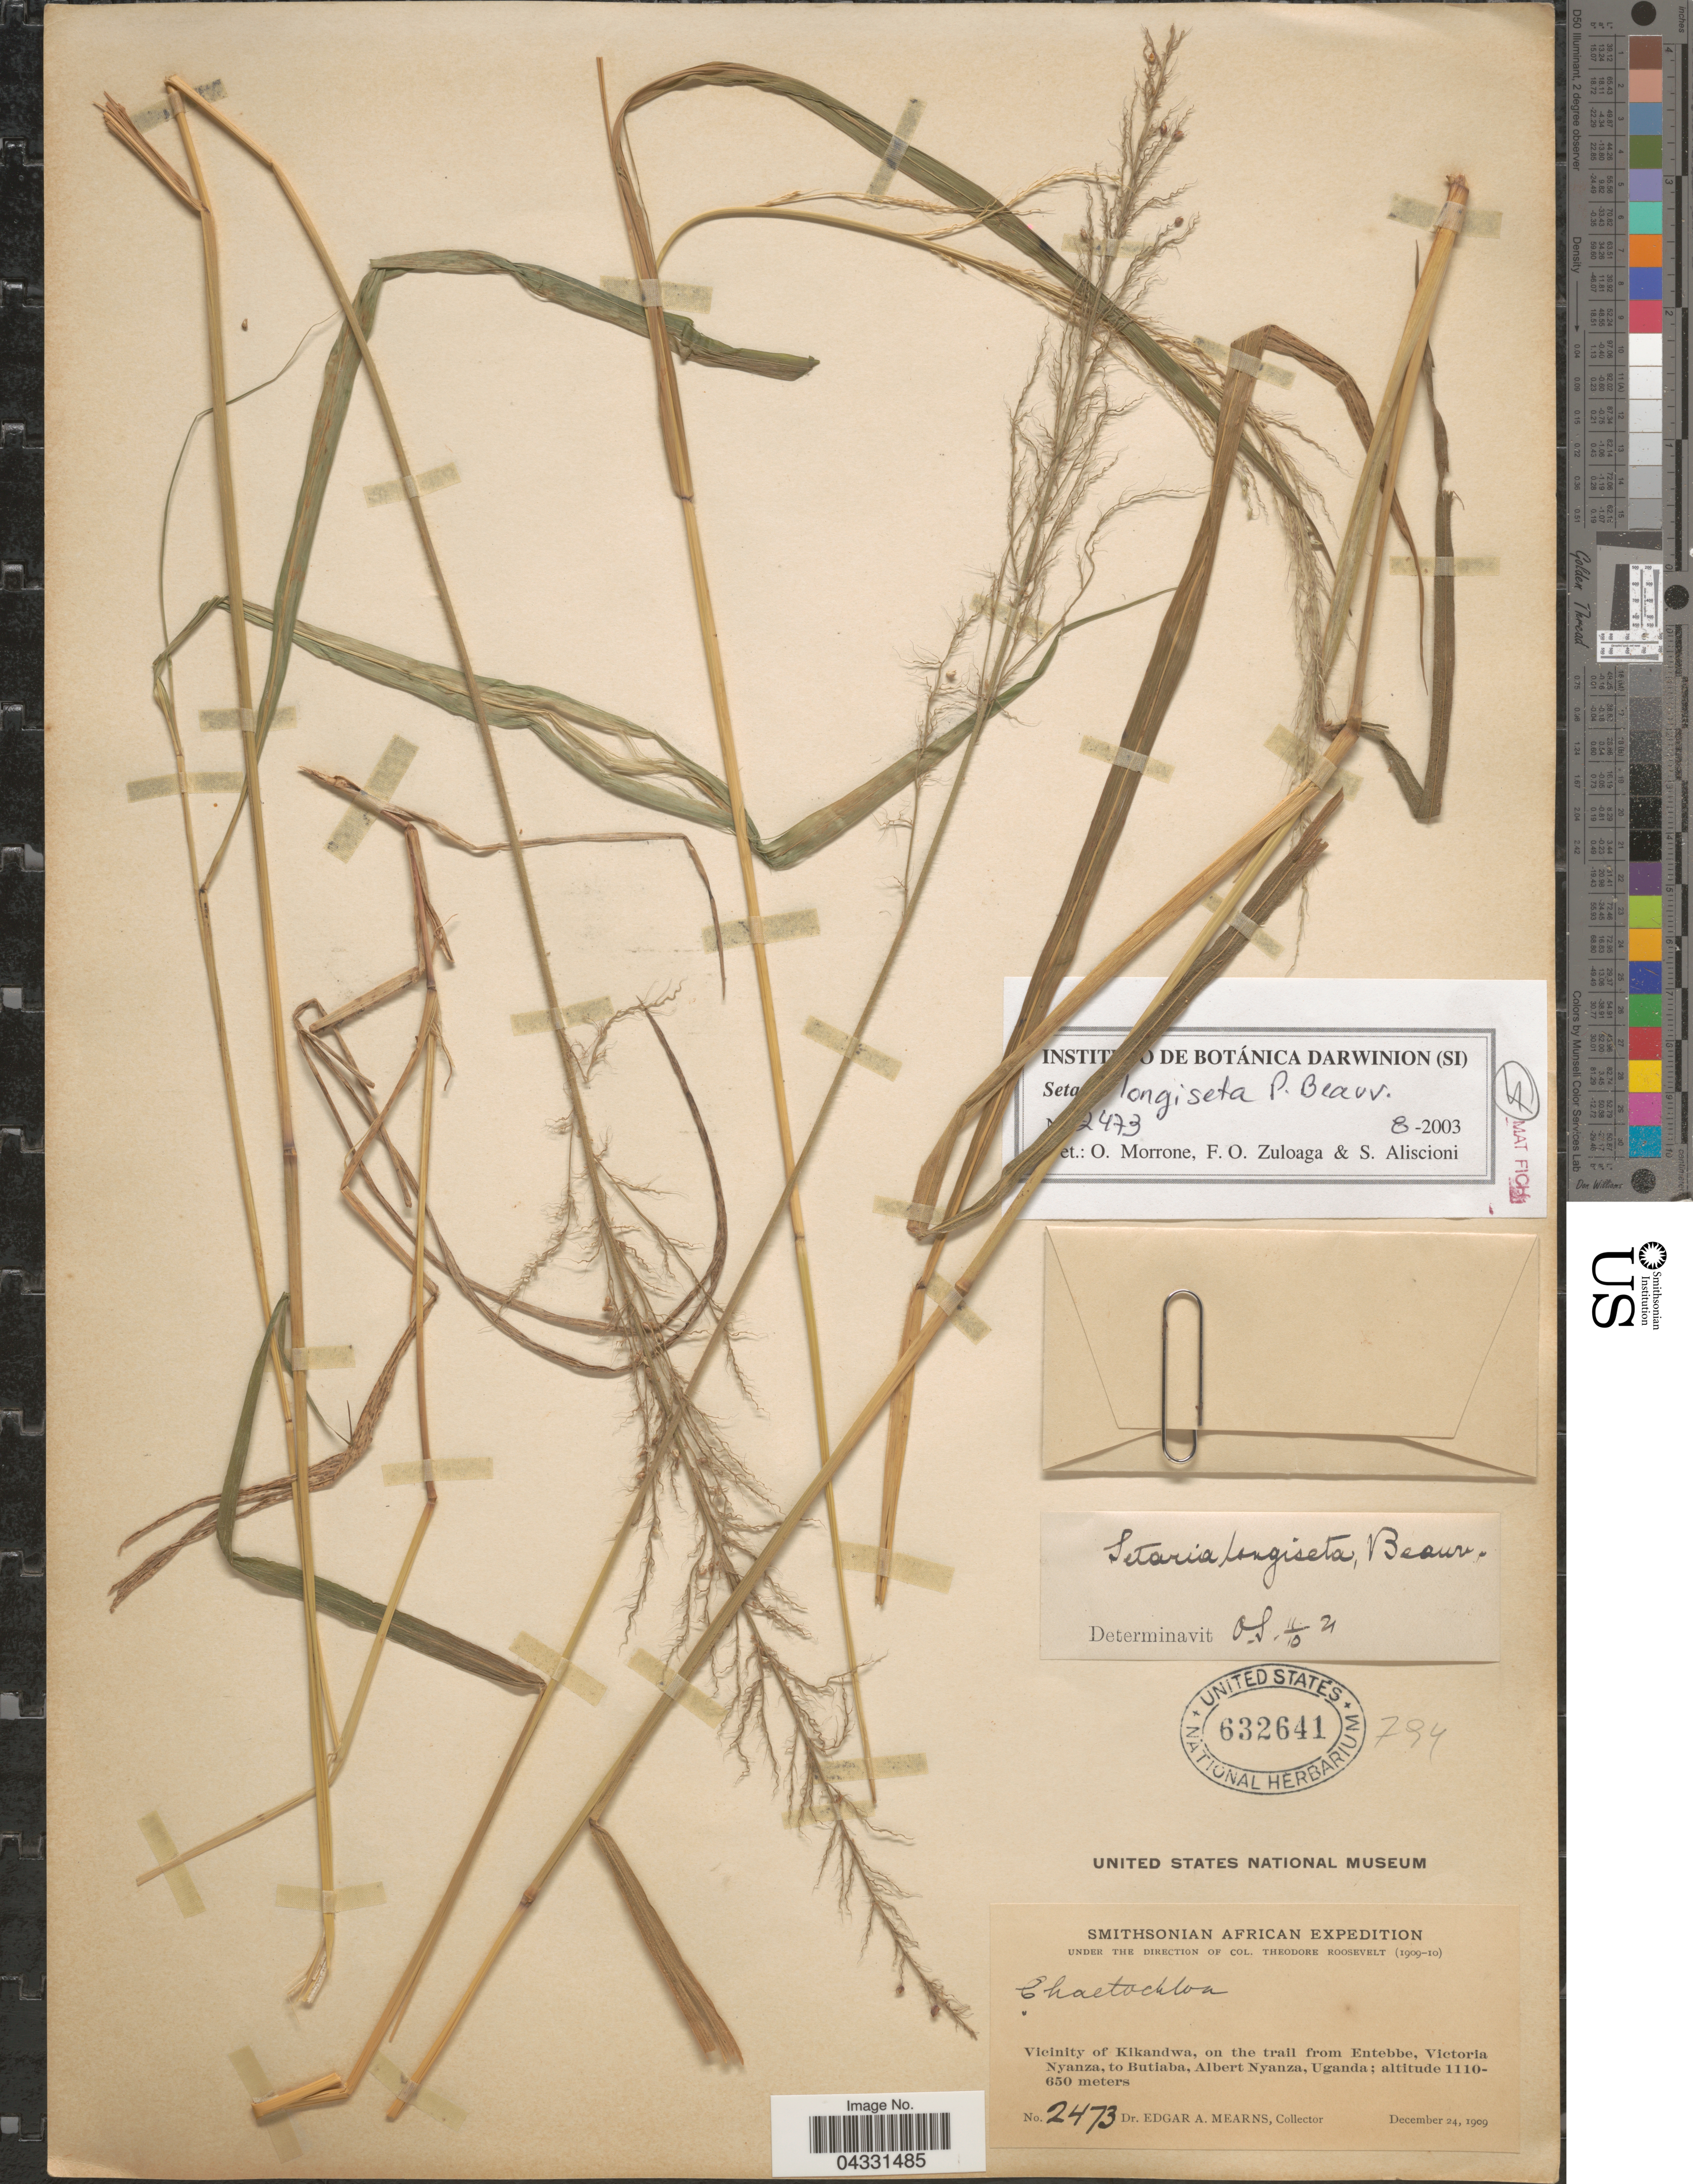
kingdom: Plantae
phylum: Tracheophyta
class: Liliopsida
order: Poales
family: Poaceae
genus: Setaria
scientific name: Setaria longiseta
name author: P. Beauv.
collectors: E. A. Mearns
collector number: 2473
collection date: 1909-12-24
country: Kenya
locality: Smithsonian African Expedition. Vicinity of Kikandwa, on the trail from Entebbe, Victoria Nyanza, to Butiaba, Albert Nyanza.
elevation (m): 650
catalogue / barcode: US 632641